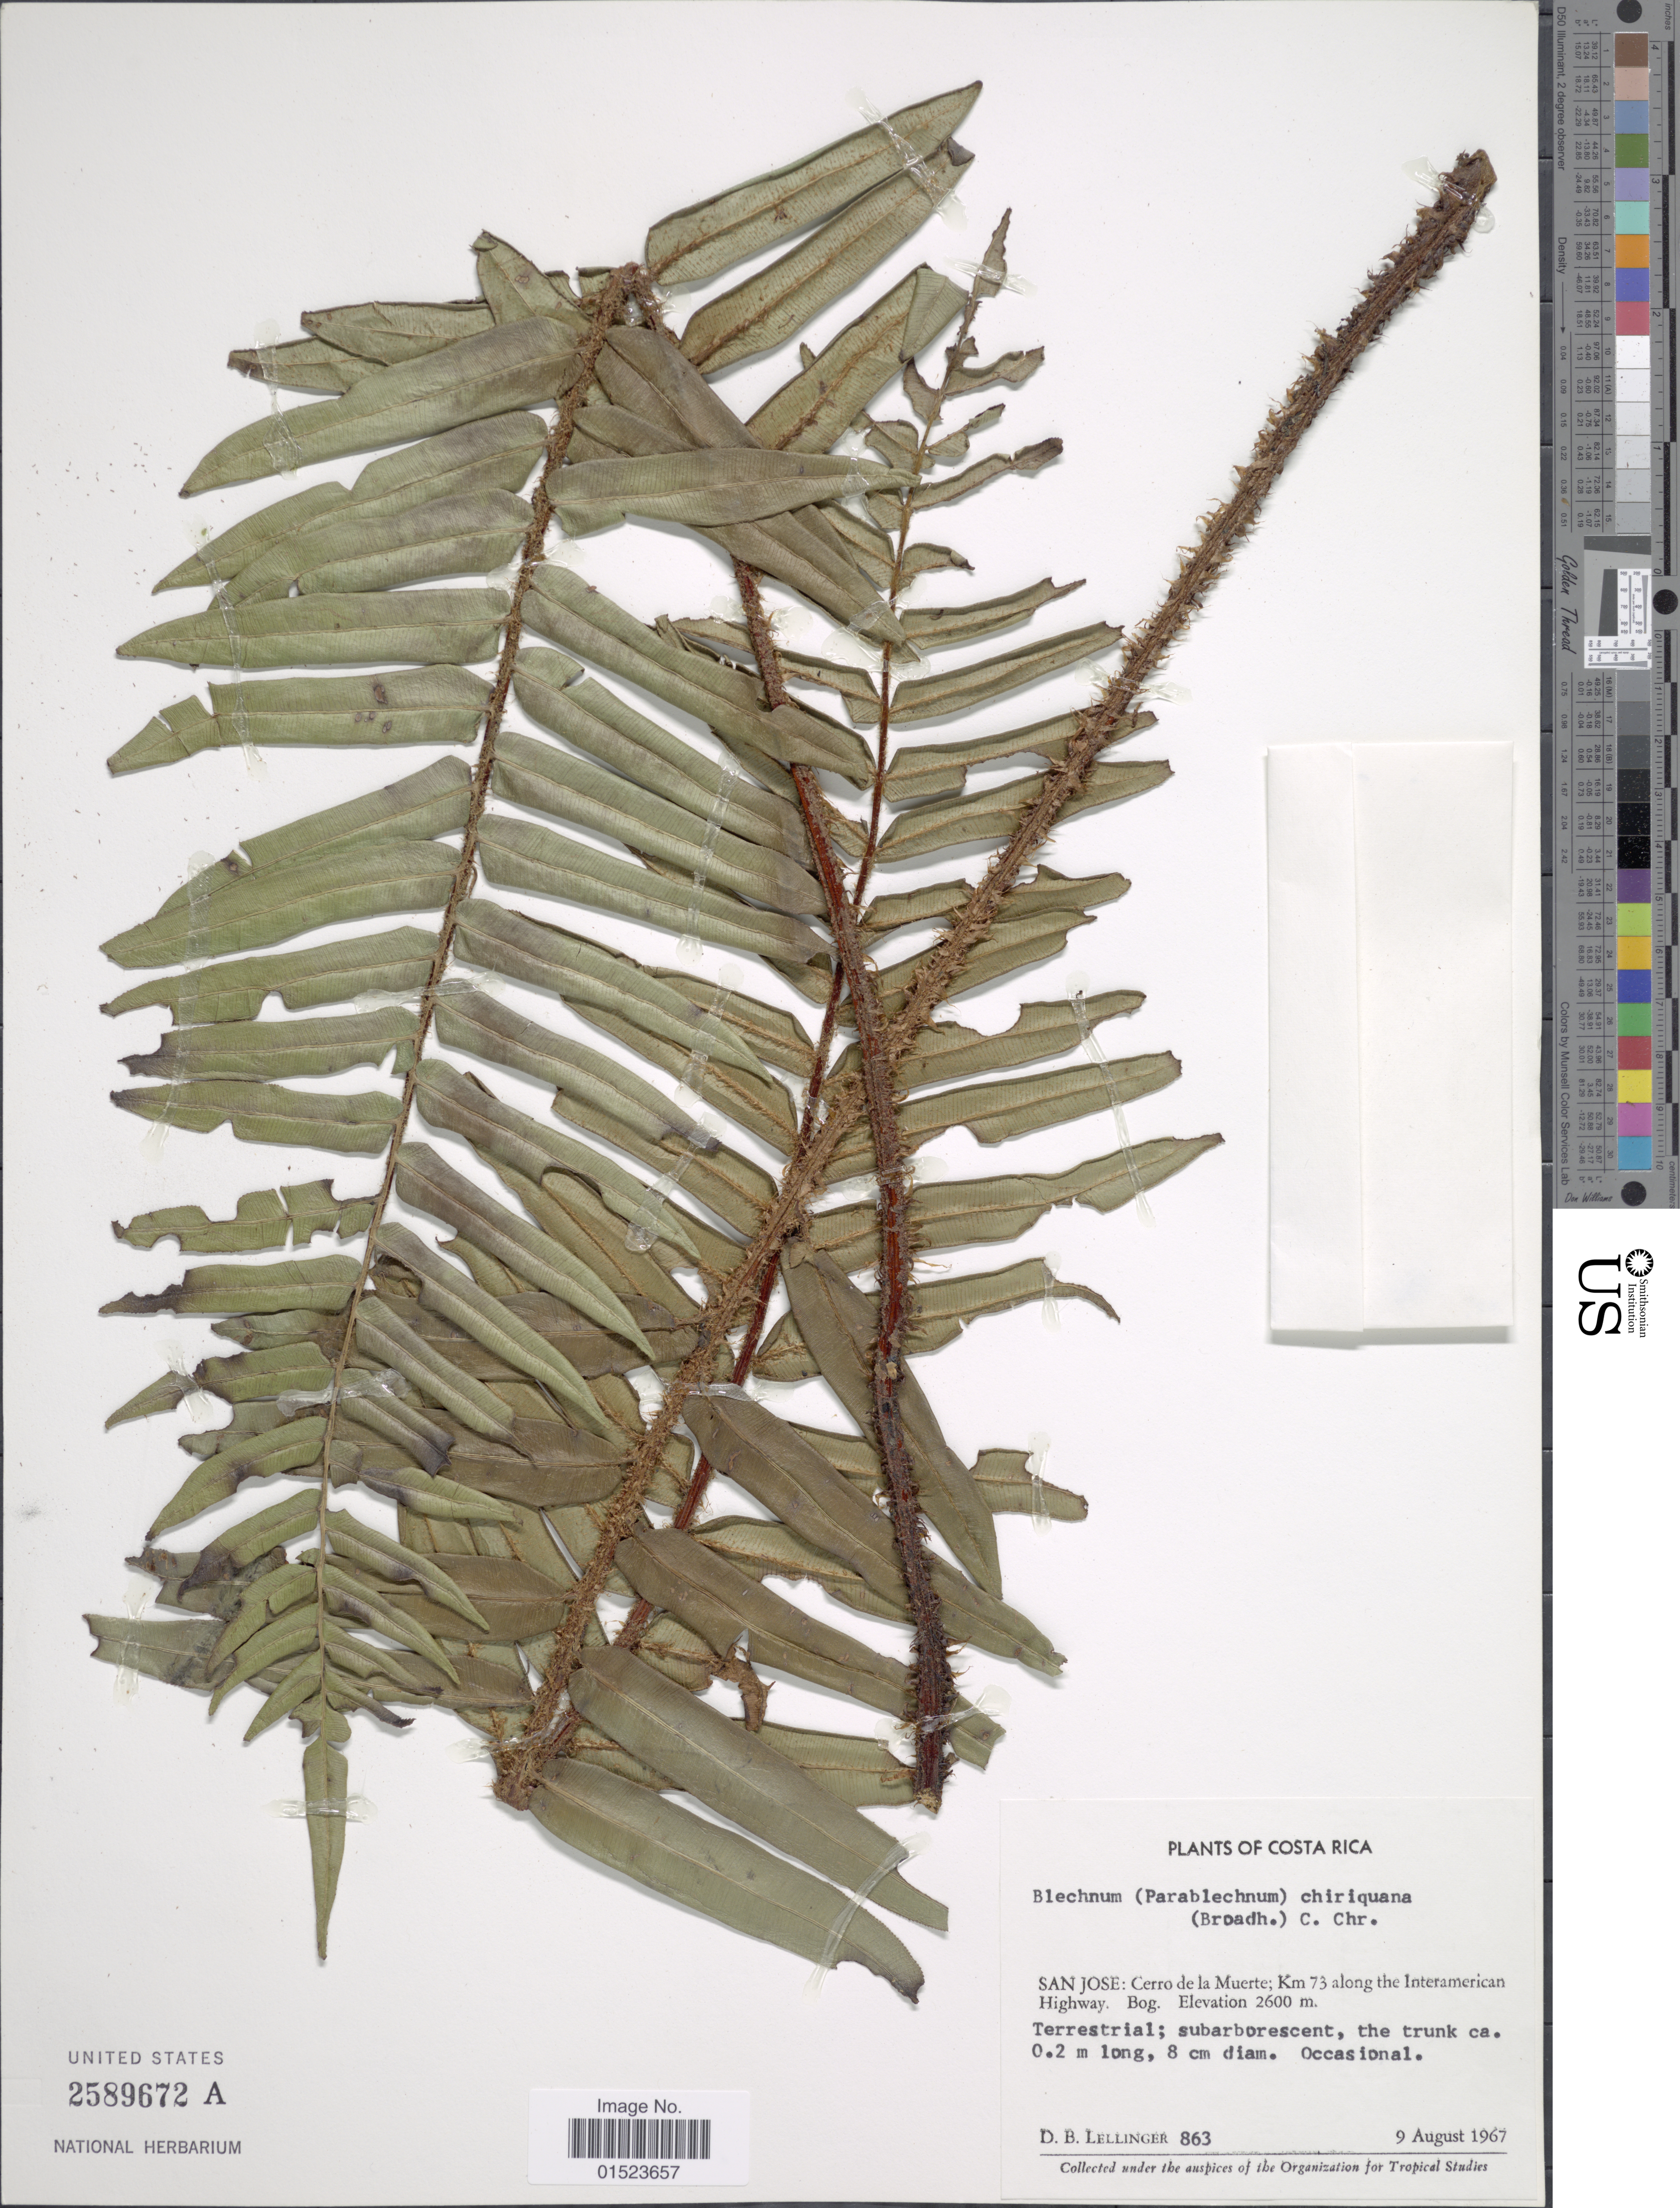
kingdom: Plantae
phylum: Tracheophyta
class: Polypodiopsida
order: Polypodiales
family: Blechnaceae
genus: Blechnum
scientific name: Blechnum chiriquanum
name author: (Broadh.) C. Chr.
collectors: D. B. Lellinger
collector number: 863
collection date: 1967-08-09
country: Costa Rica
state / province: San José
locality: Cerro de la Muerte; Km 73 along the Interamerican Highway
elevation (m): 2600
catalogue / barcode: US 2589672A